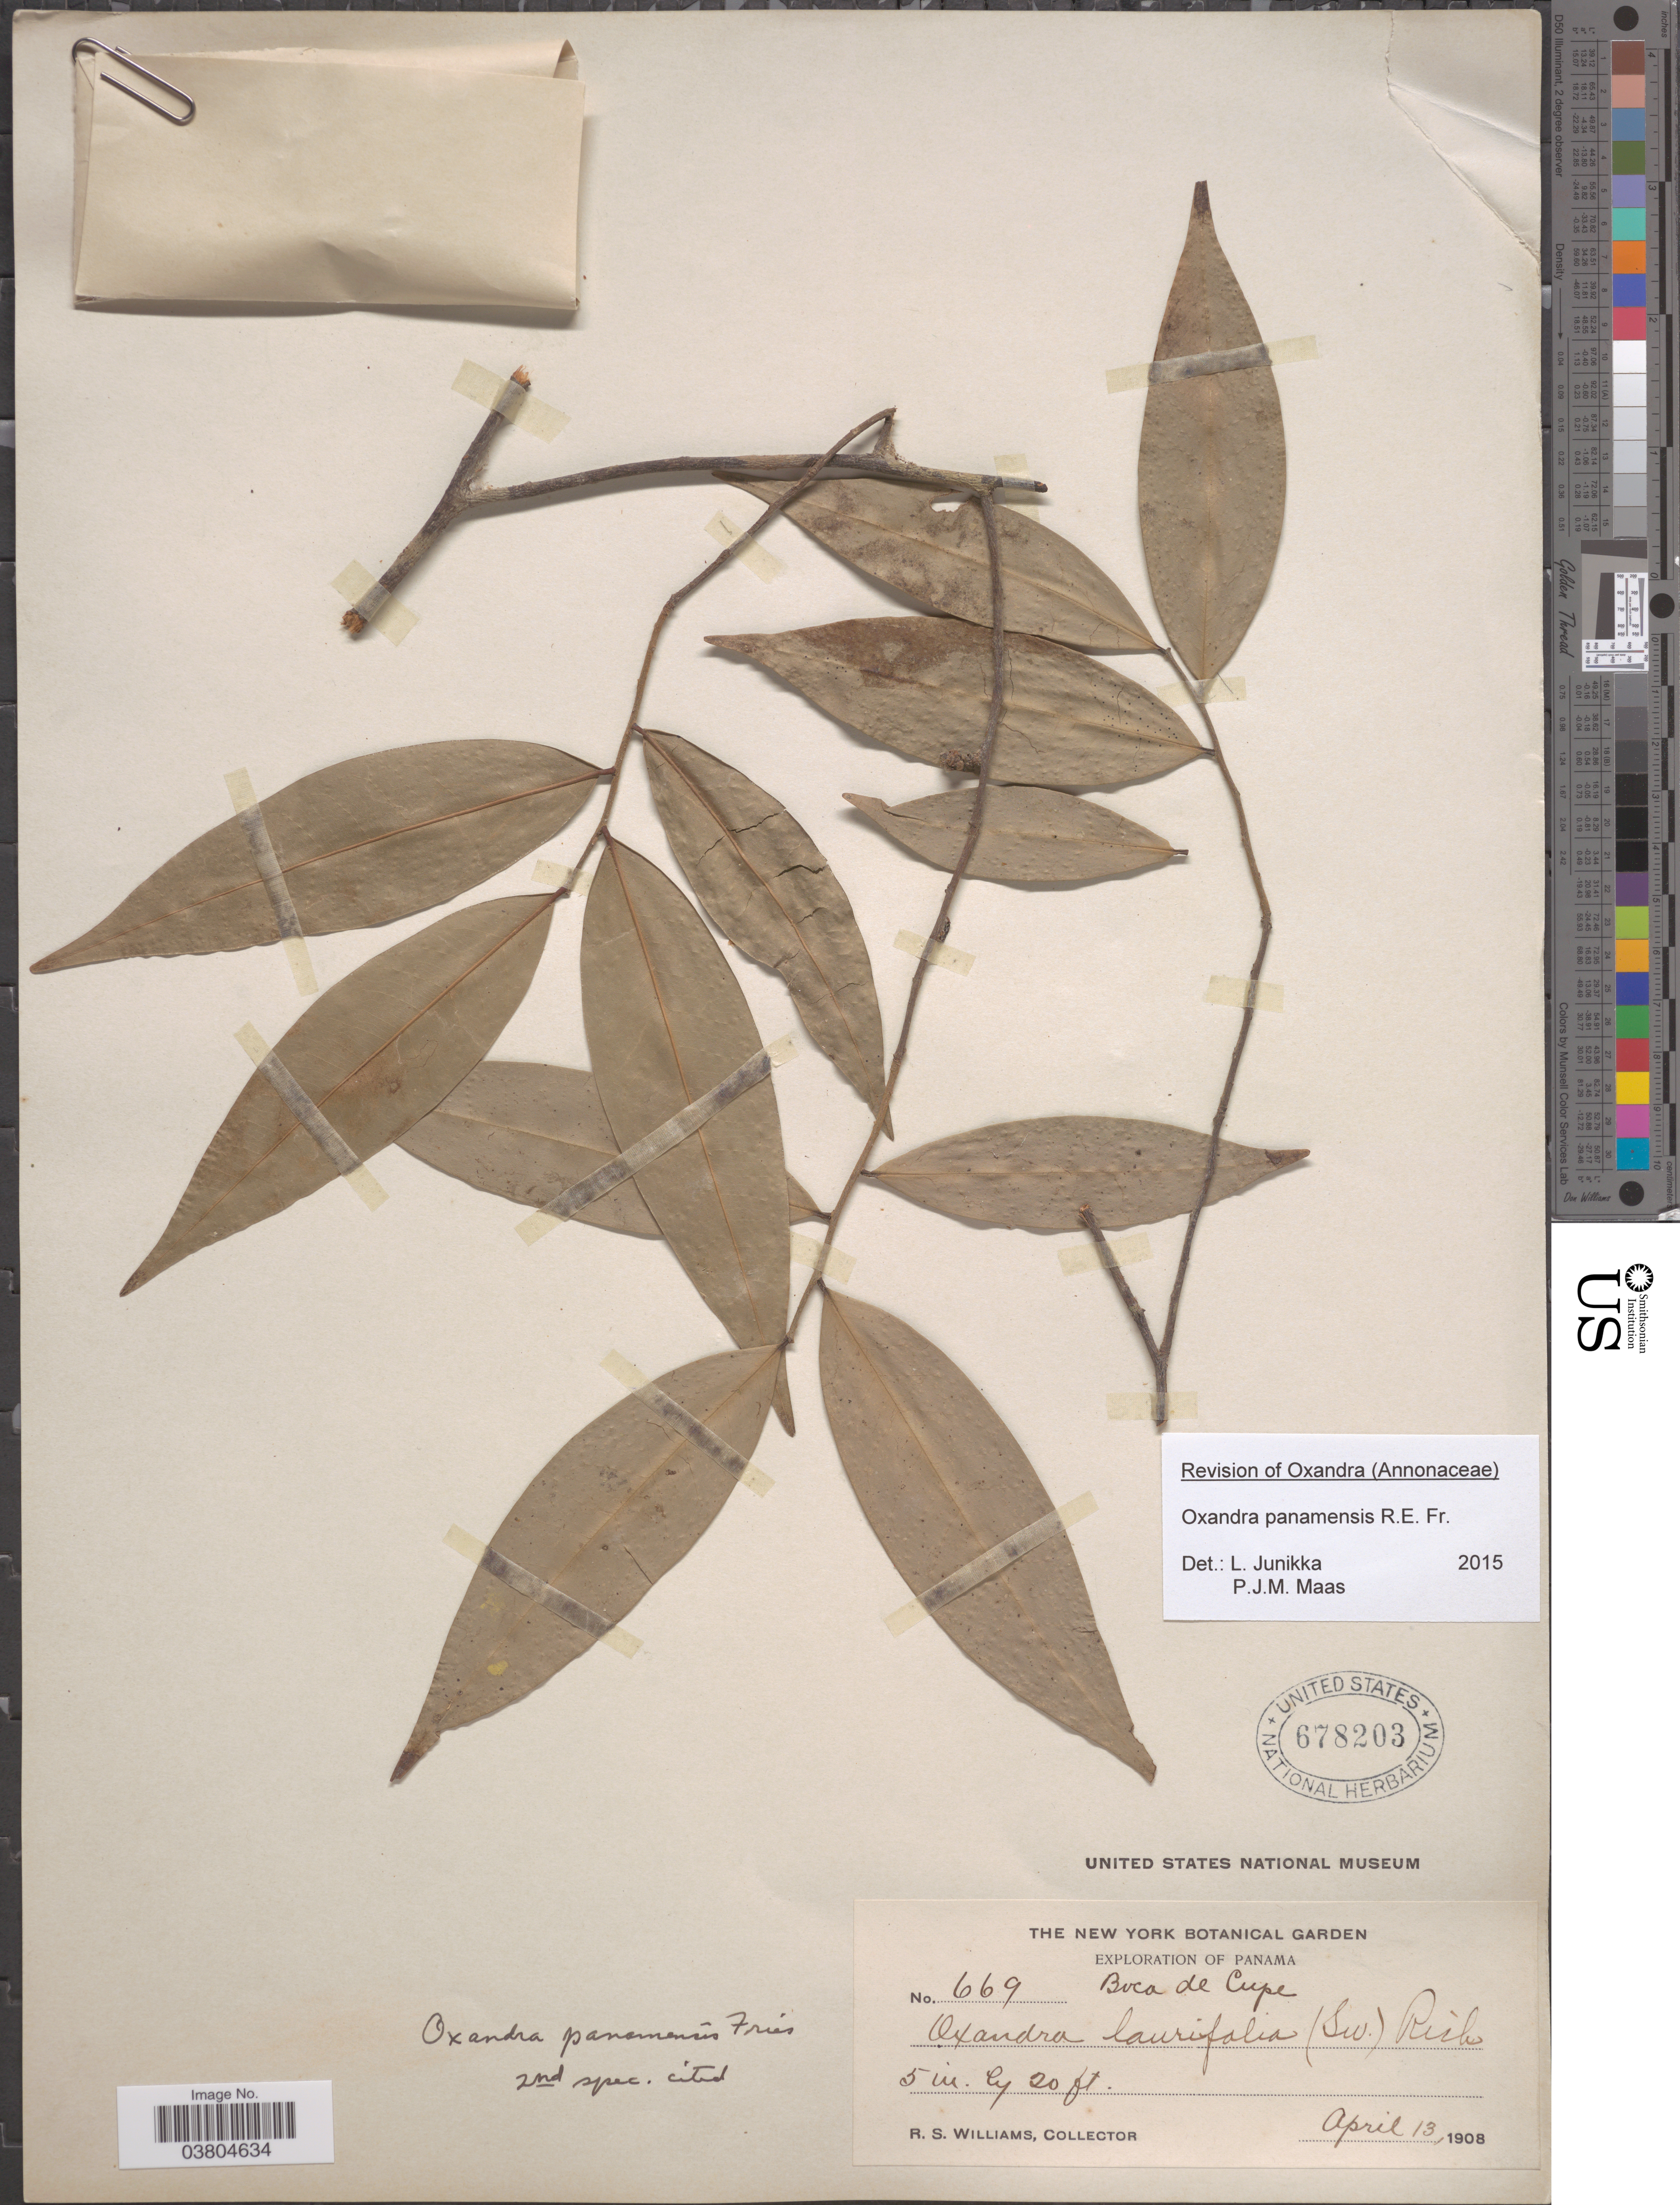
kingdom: Plantae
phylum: Tracheophyta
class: Magnoliopsida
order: Magnoliales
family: Annonaceae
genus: Oxandra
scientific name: Oxandra panamensis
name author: R.E. Fr.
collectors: R. S. Williams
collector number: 669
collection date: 1908-04-13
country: Panama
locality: Boca de Cupe.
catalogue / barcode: US 678203